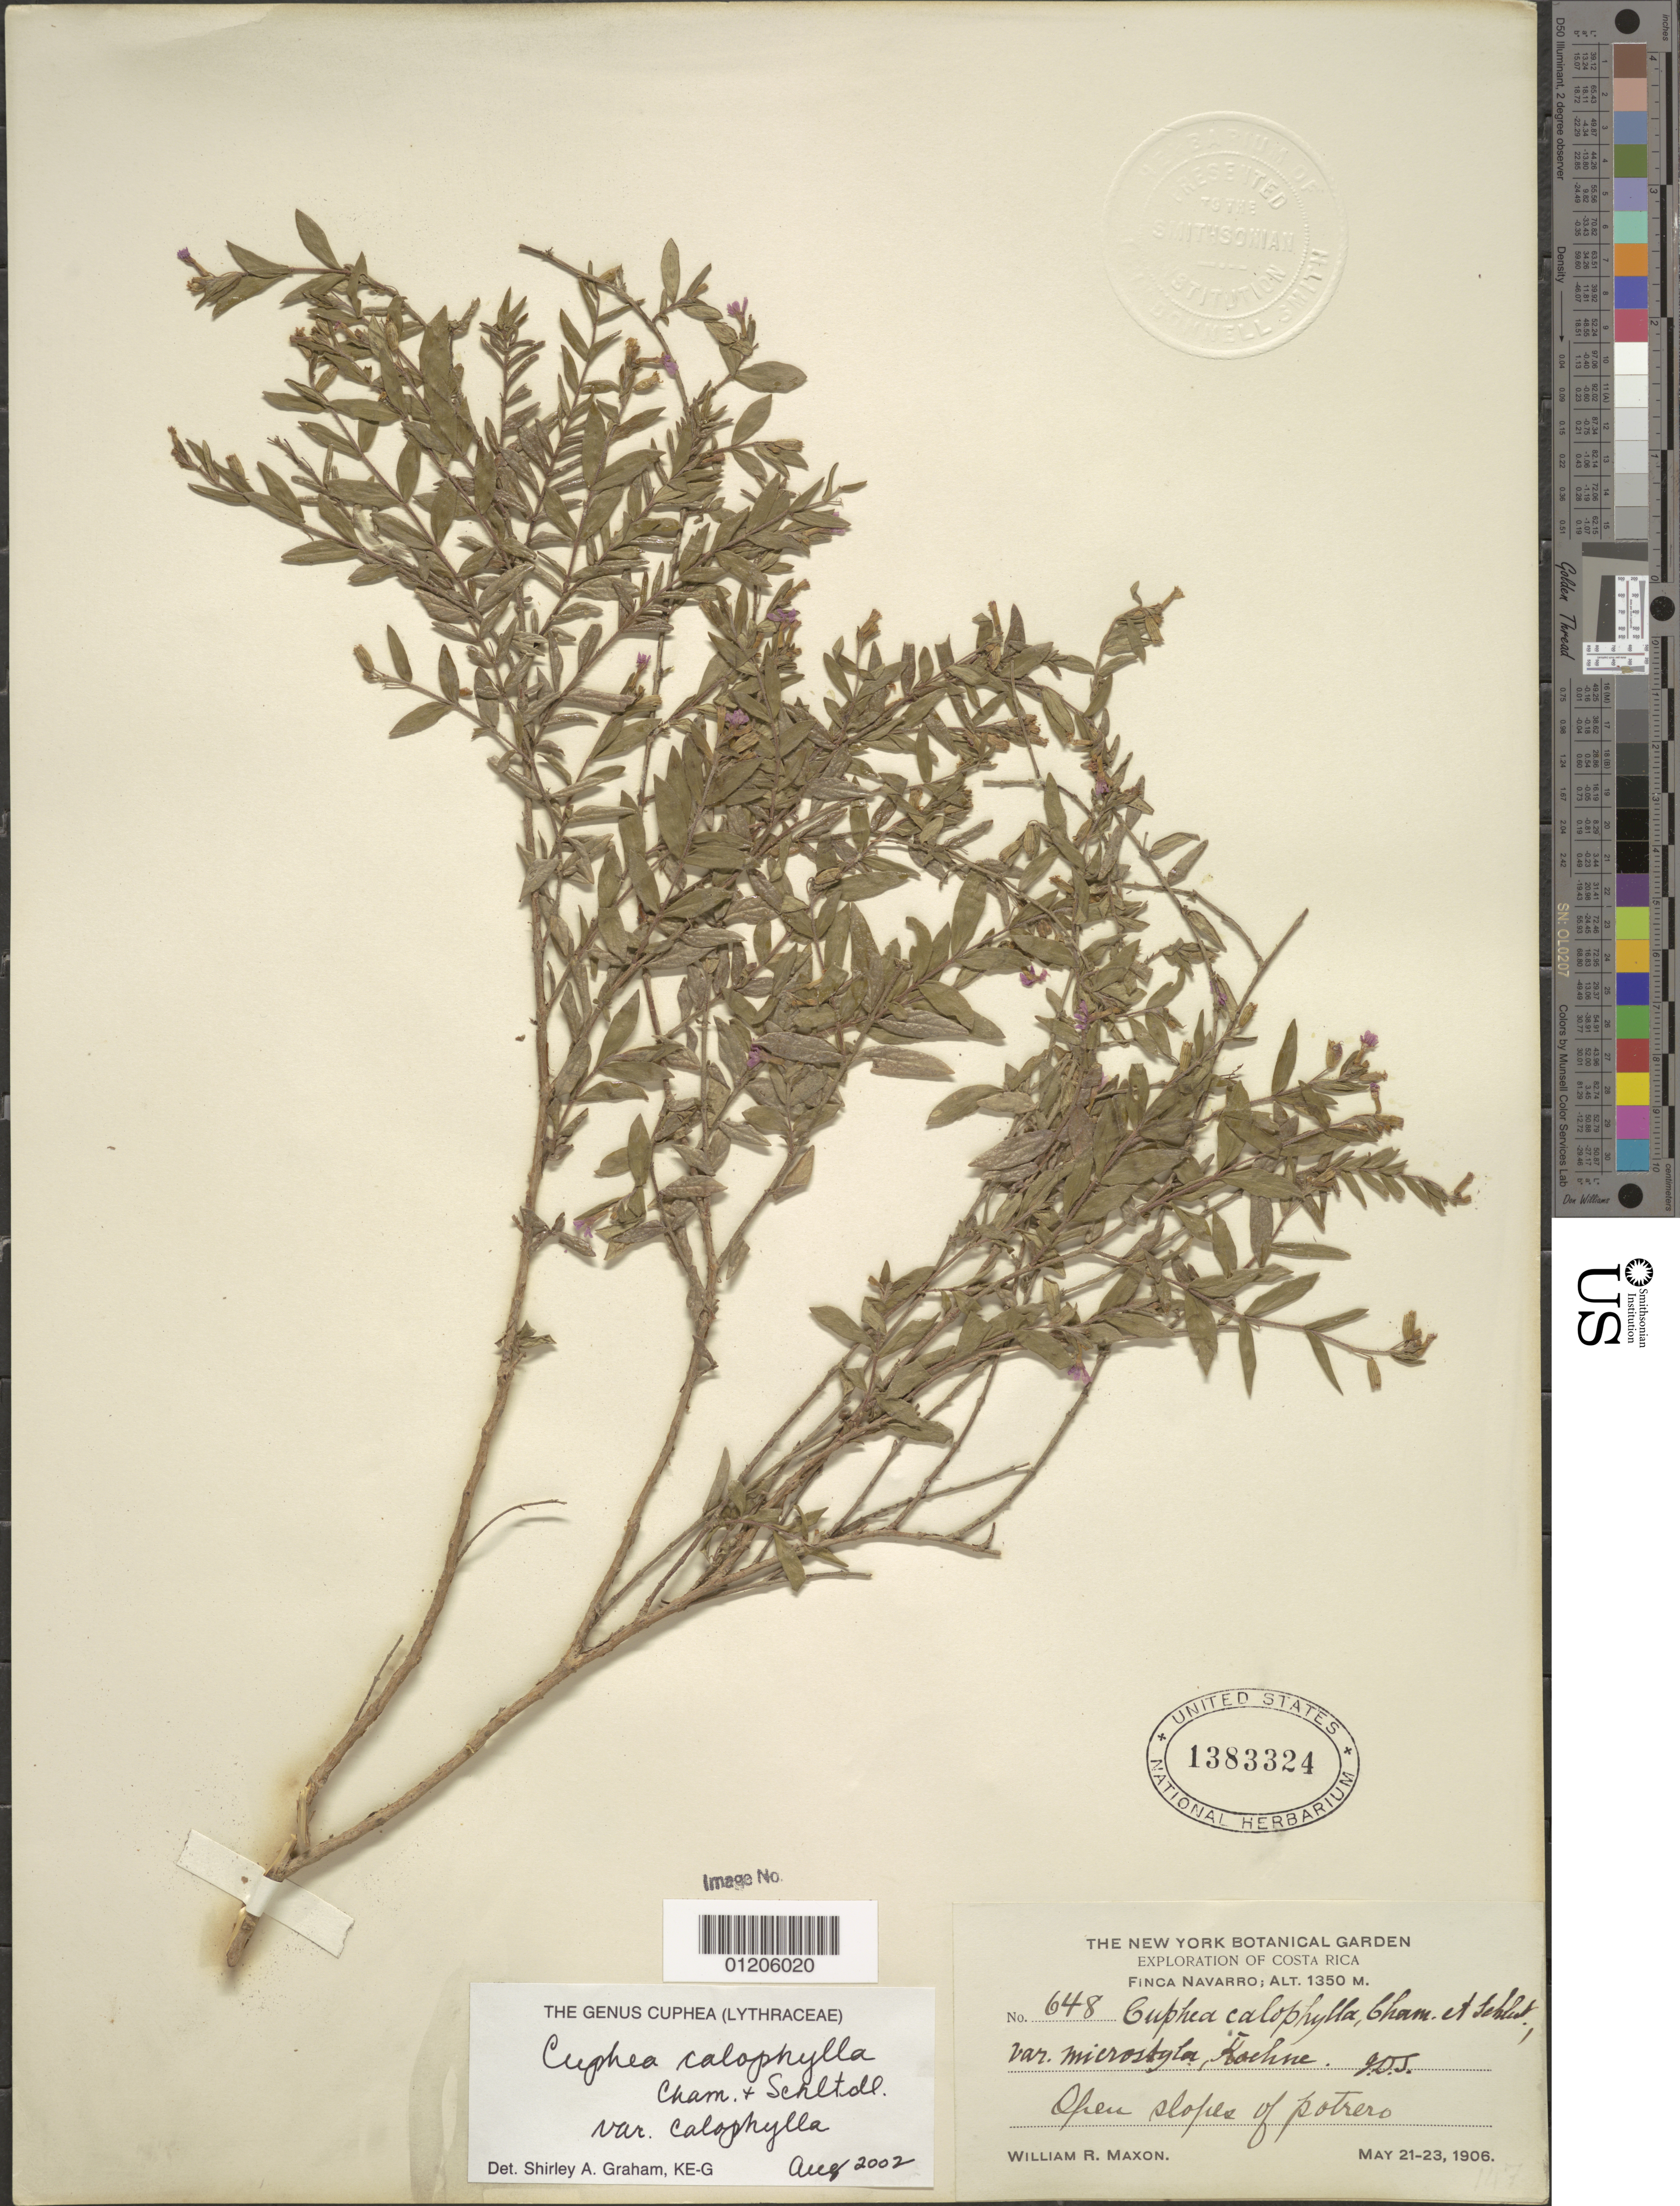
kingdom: Plantae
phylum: Tracheophyta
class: Magnoliopsida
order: Myrtales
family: Lythraceae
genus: Cuphea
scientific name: Cuphea calophylla var. calophylla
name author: Cham. & Schltdl.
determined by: Graham, S.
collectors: W. R. Maxon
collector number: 648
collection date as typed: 21 May 1906 to 23 May 1906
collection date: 1906-05-21/1906-05-23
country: Costa Rica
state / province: Cartago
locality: Finca Navarro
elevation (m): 1350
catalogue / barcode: US 1383324